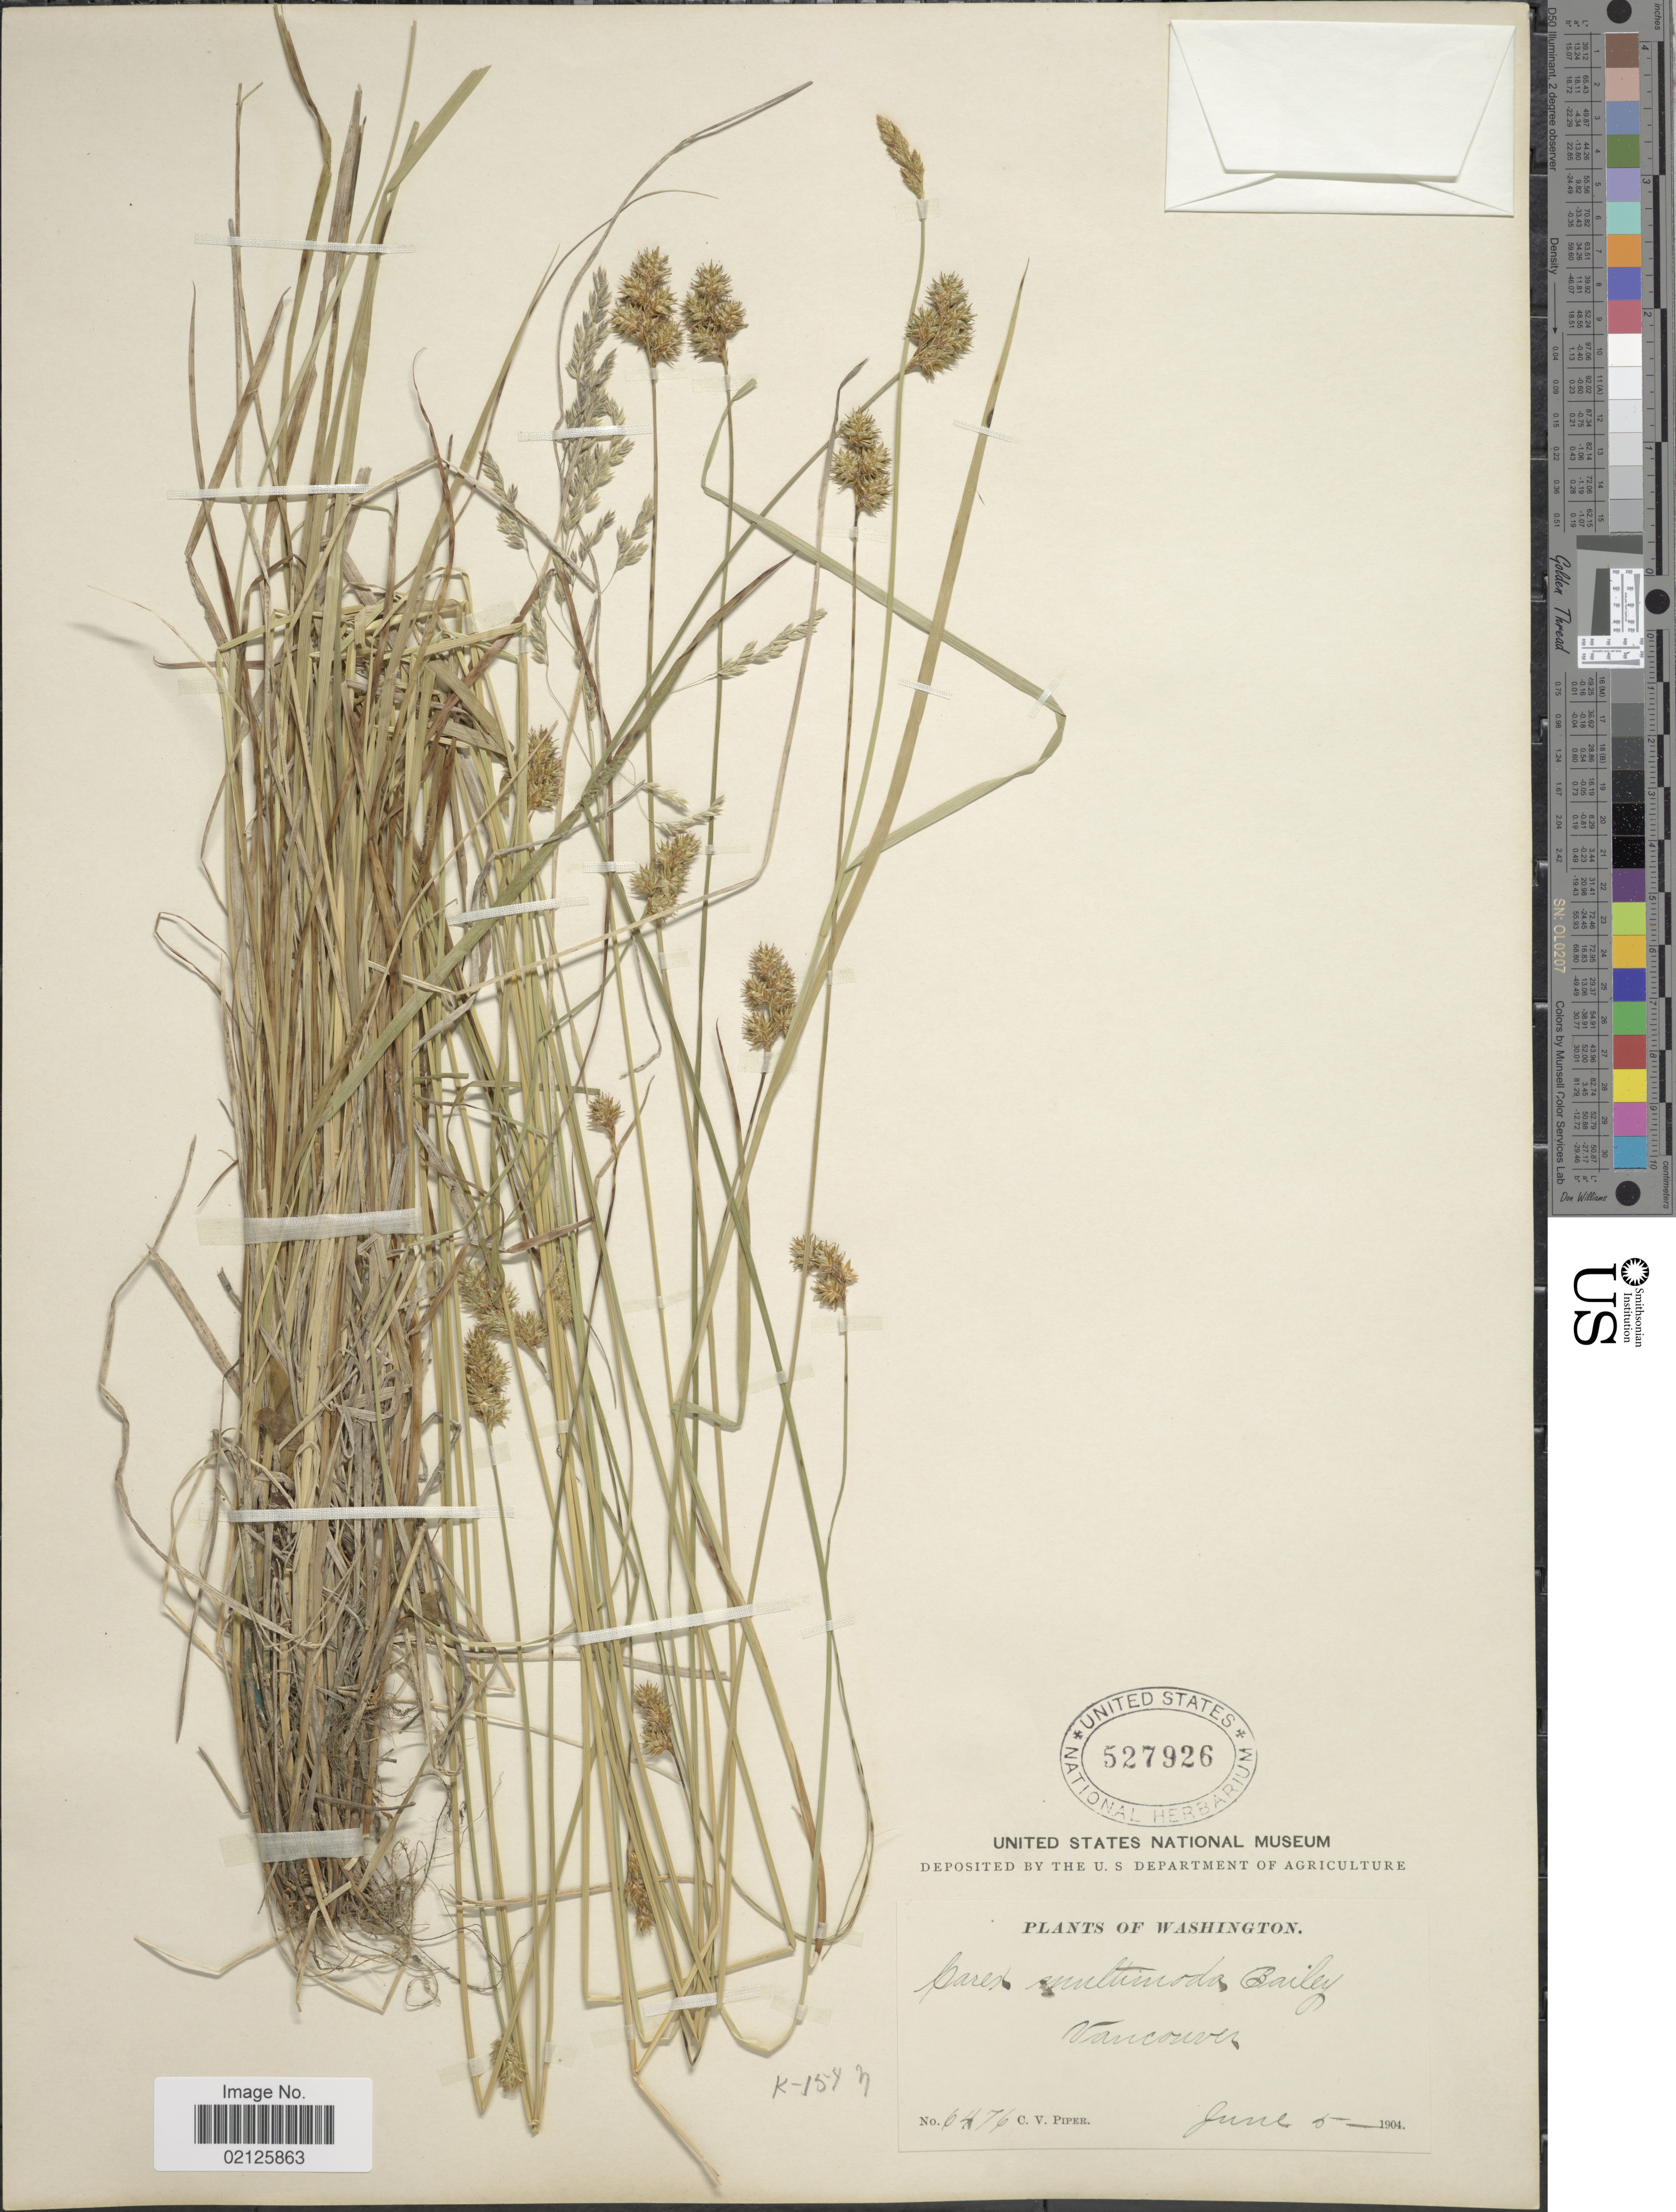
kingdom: Plantae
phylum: Tracheophyta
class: Liliopsida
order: Poales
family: Cyperaceae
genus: Carex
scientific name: Carex pachystachya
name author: Cham. ex Steud.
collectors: C. V. Piper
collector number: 6476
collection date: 1904-06-05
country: United States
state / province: Washington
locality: Vancouver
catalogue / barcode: US 527926